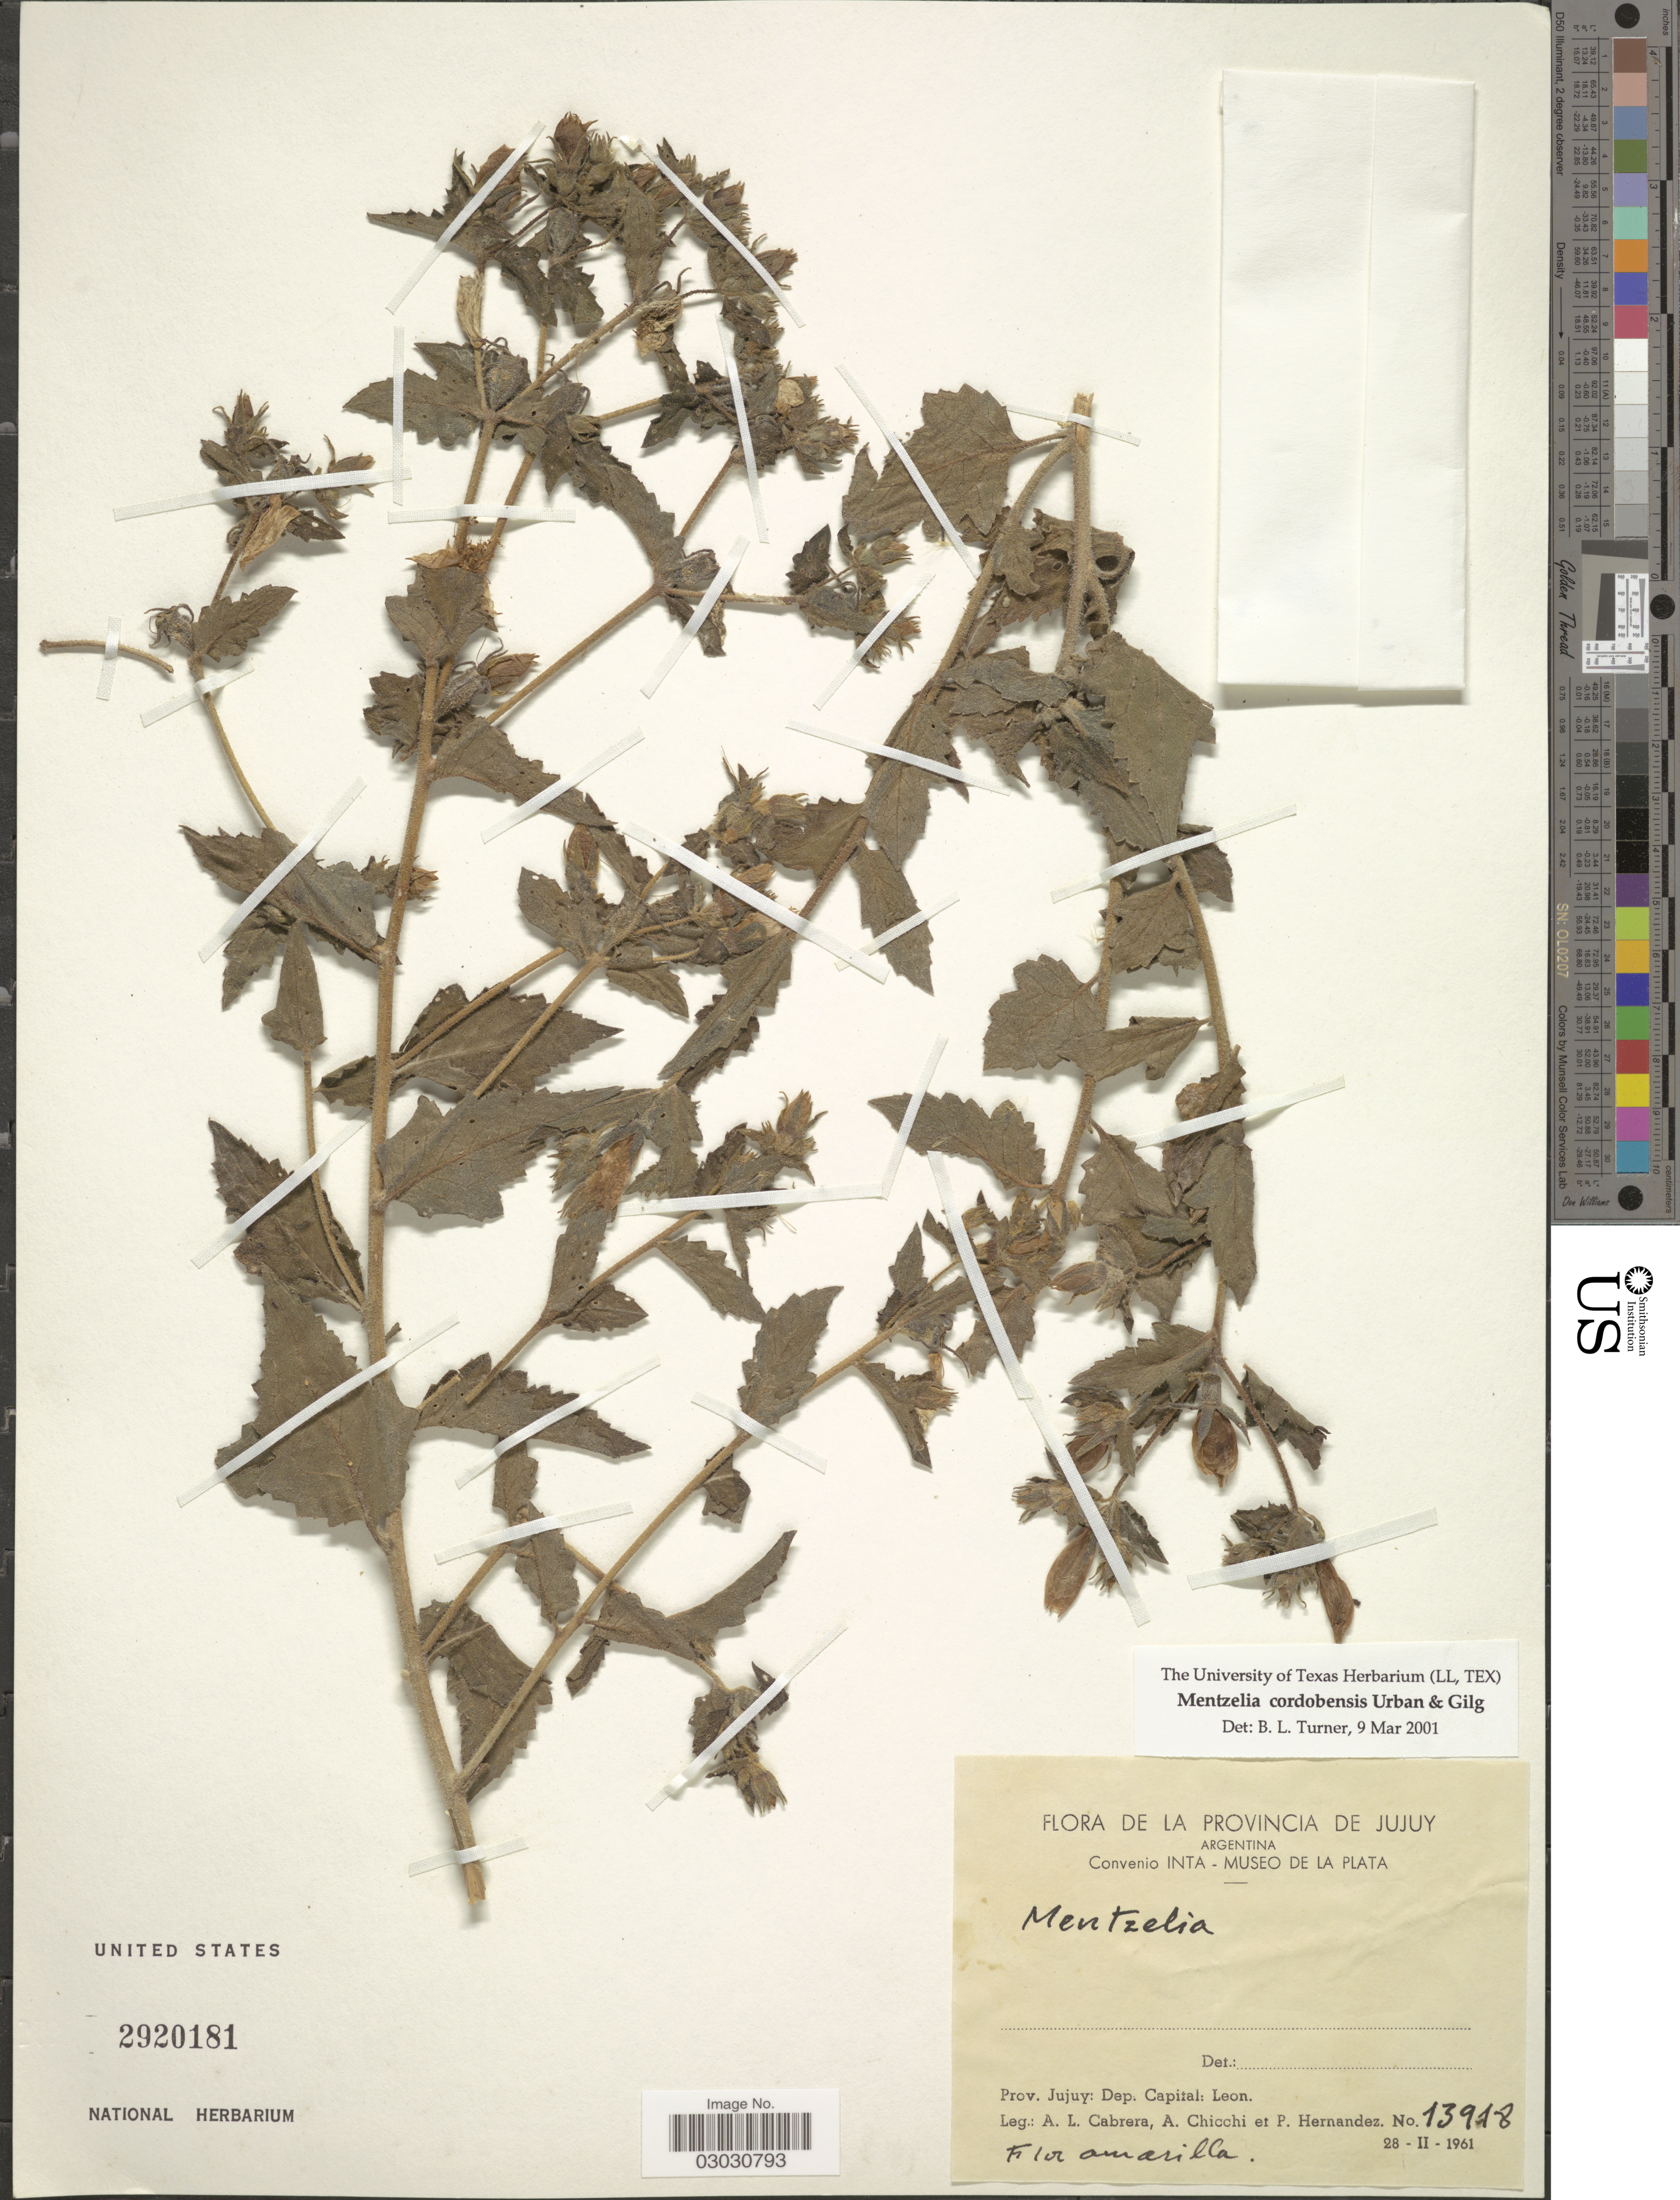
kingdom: Plantae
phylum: Tracheophyta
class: Magnoliopsida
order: Cornales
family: Loasaceae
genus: Mentzelia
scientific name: Mentzelia cordobensis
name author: Urb. & Gilg ex Kurtz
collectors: A. L. Cabrera, A. Chicchi & P. Hernandez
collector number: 13918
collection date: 1961-02-28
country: Argentina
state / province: Jujuy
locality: Dep. Capital: Leon.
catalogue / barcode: US 2920181